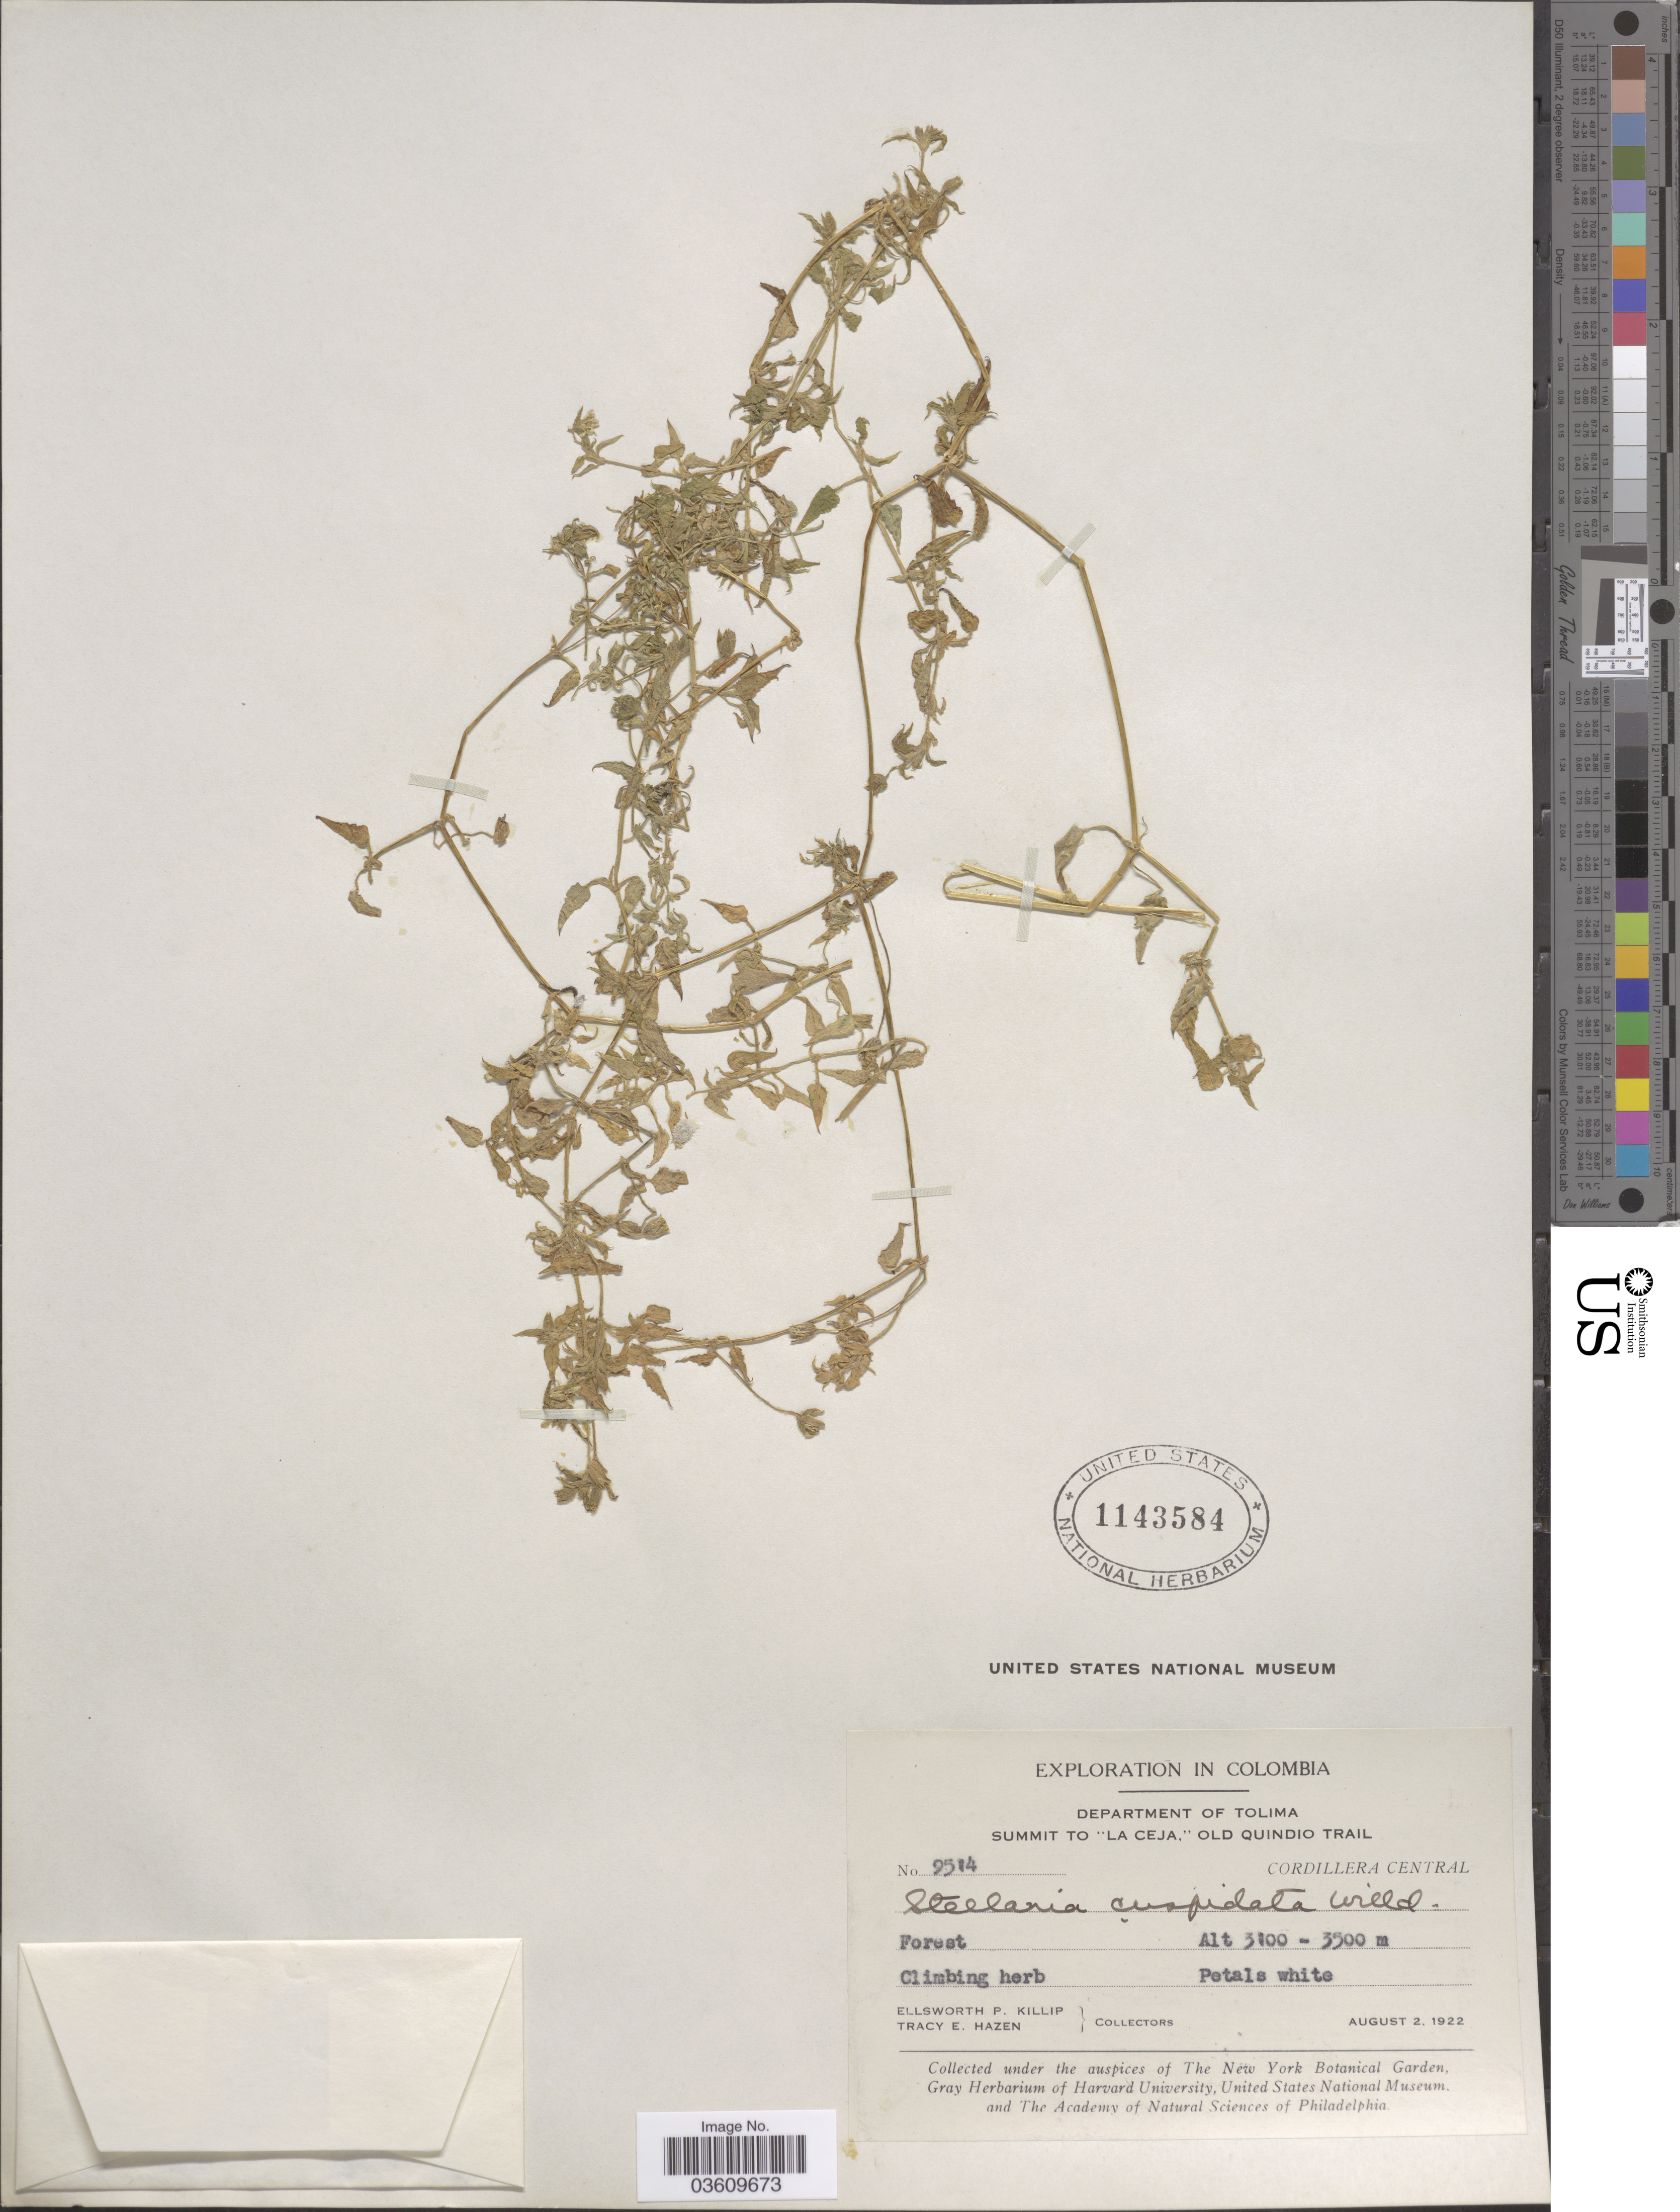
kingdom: Plantae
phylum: Tracheophyta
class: Magnoliopsida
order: Caryophyllales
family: Caryophyllaceae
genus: Stellaria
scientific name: Stellaria cuspidata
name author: Willd. ex Schltdl.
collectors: E. P. Killip & T. E. Hazen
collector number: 9514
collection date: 1922-08-02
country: Colombia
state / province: Tolima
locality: Department of Tolima. Summit to "La Ceja," Old Quindio Trail. Cordillera Central.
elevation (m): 3100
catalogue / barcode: US 1143584